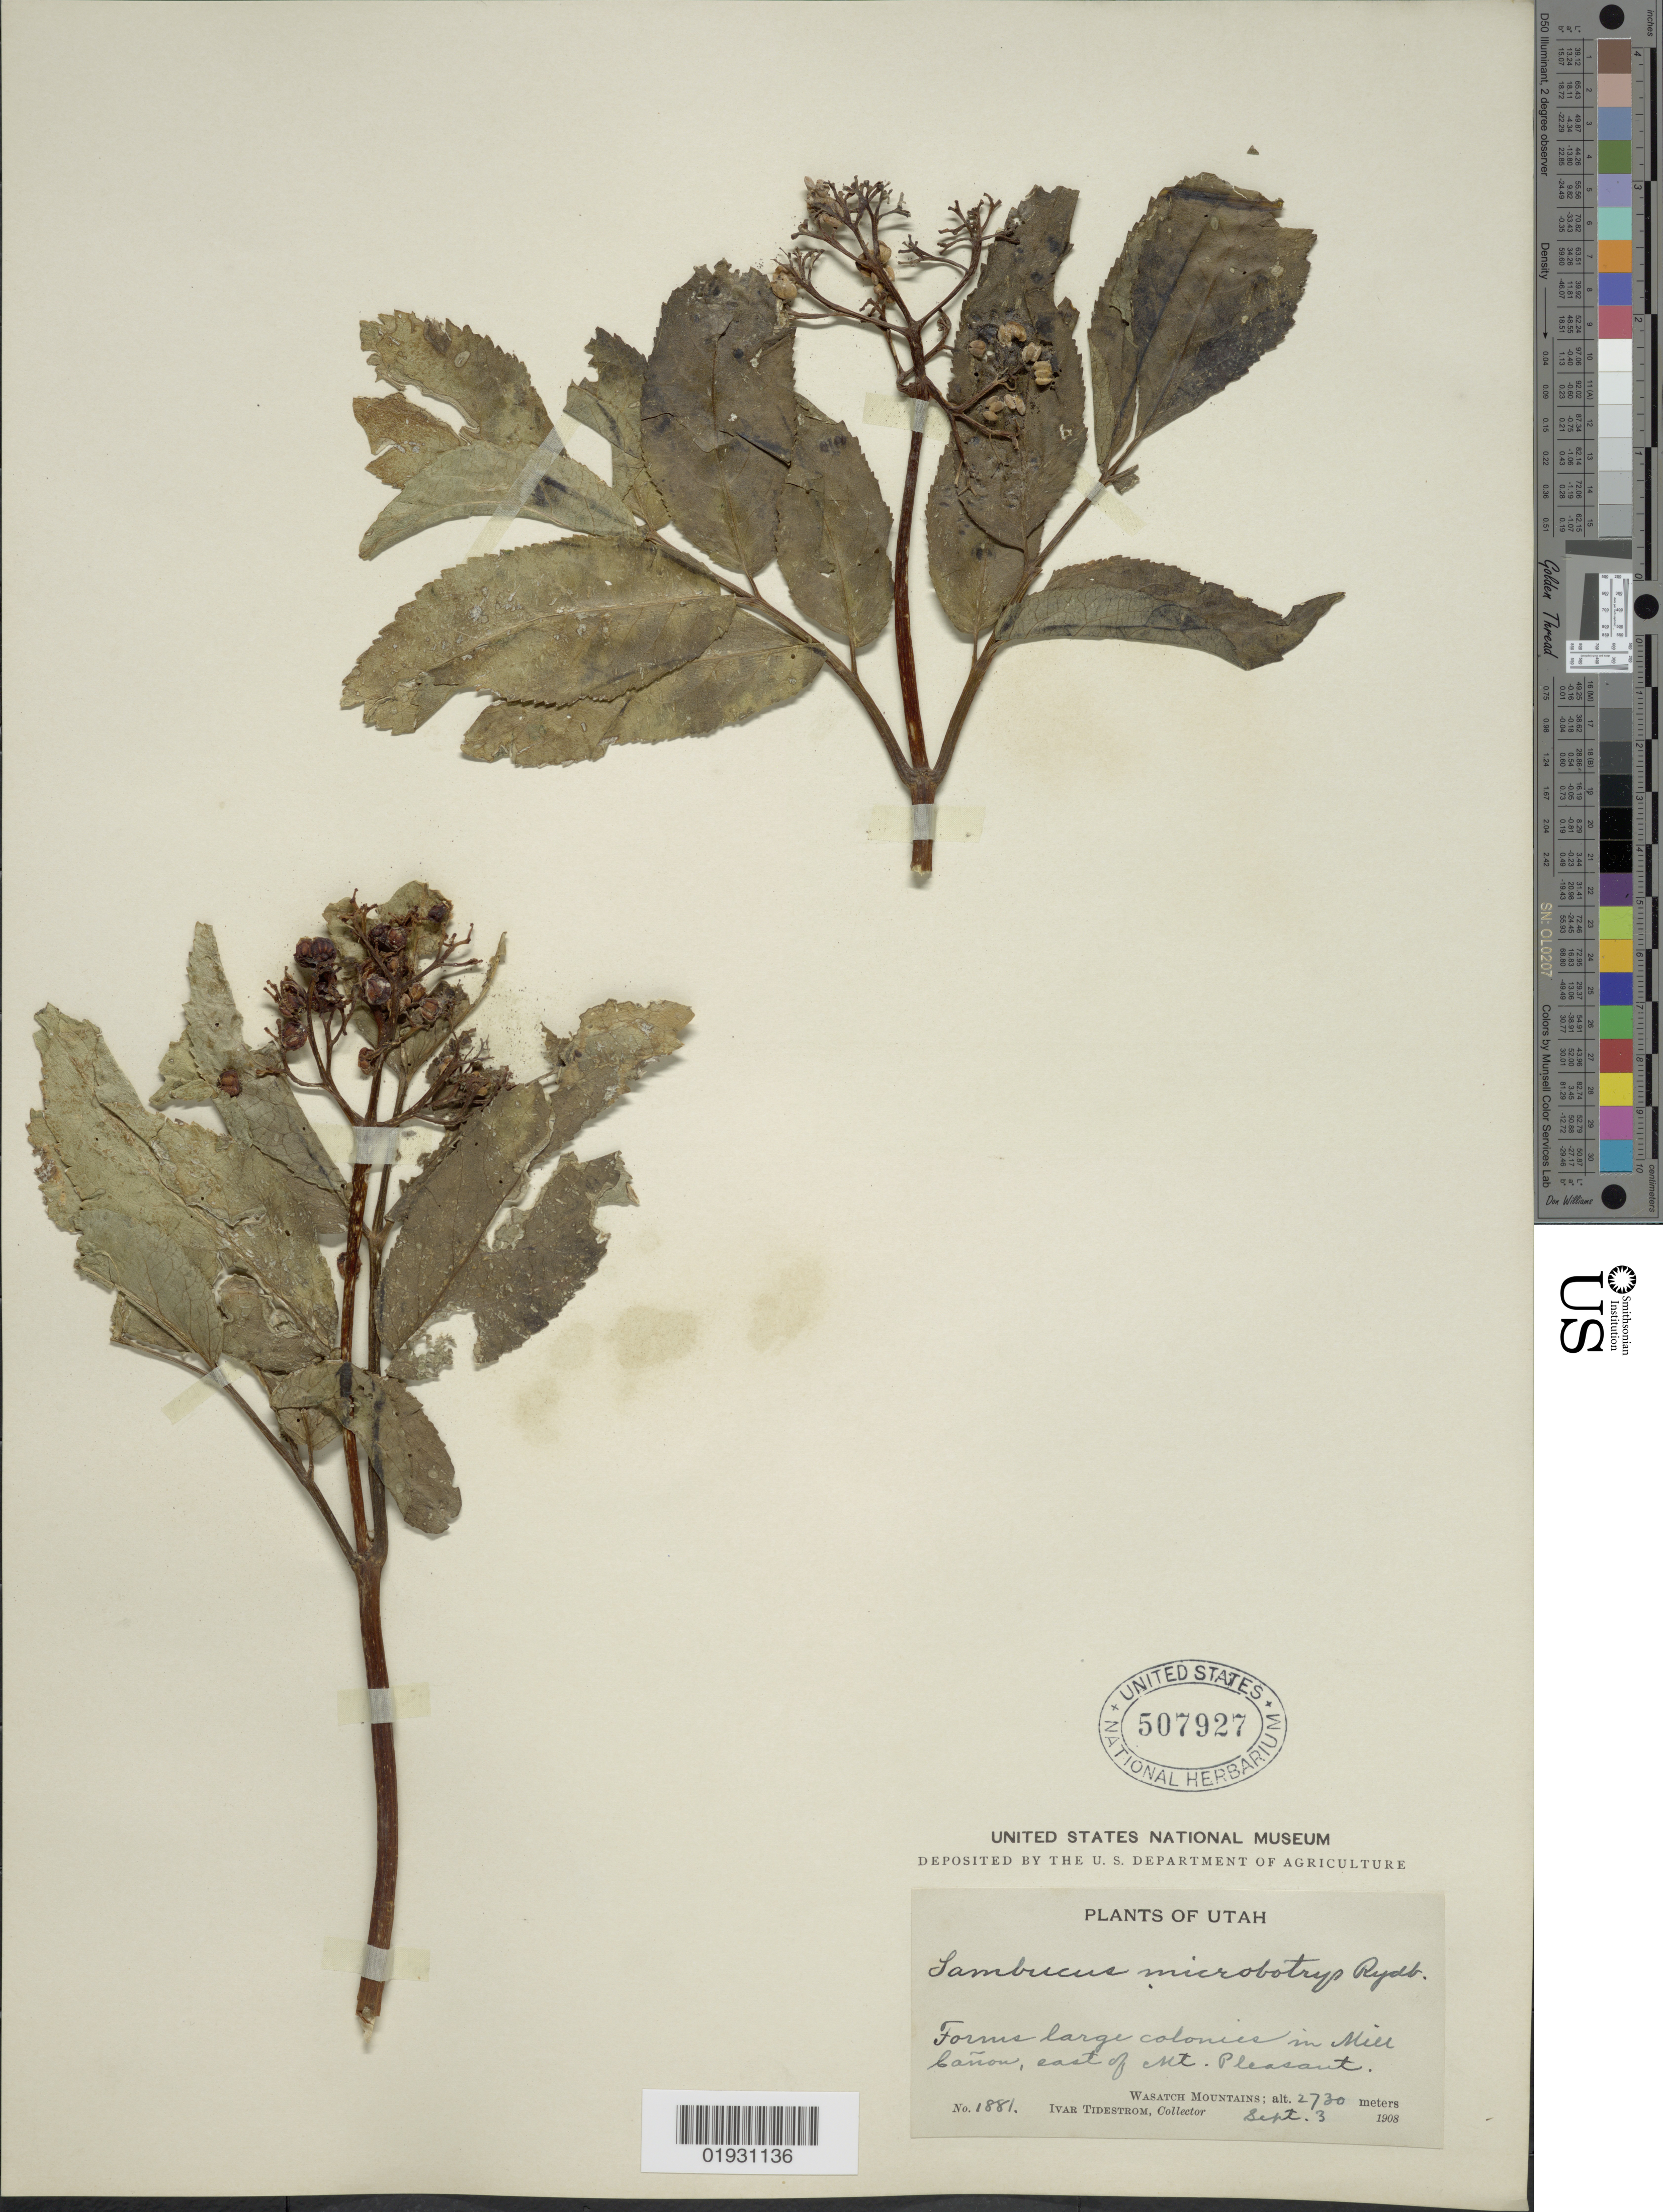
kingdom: Plantae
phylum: Tracheophyta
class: Magnoliopsida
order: Dipsacales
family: Viburnaceae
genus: Sambucus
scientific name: Sambucus microbotrys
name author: Rydb.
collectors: I. F. Tidestrom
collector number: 1881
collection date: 1908-09-03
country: United States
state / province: Utah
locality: Forms large colonies in Mill Cañon, east of Mt. Pleasant. Wasatch Mountains.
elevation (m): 2730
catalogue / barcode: US 507927